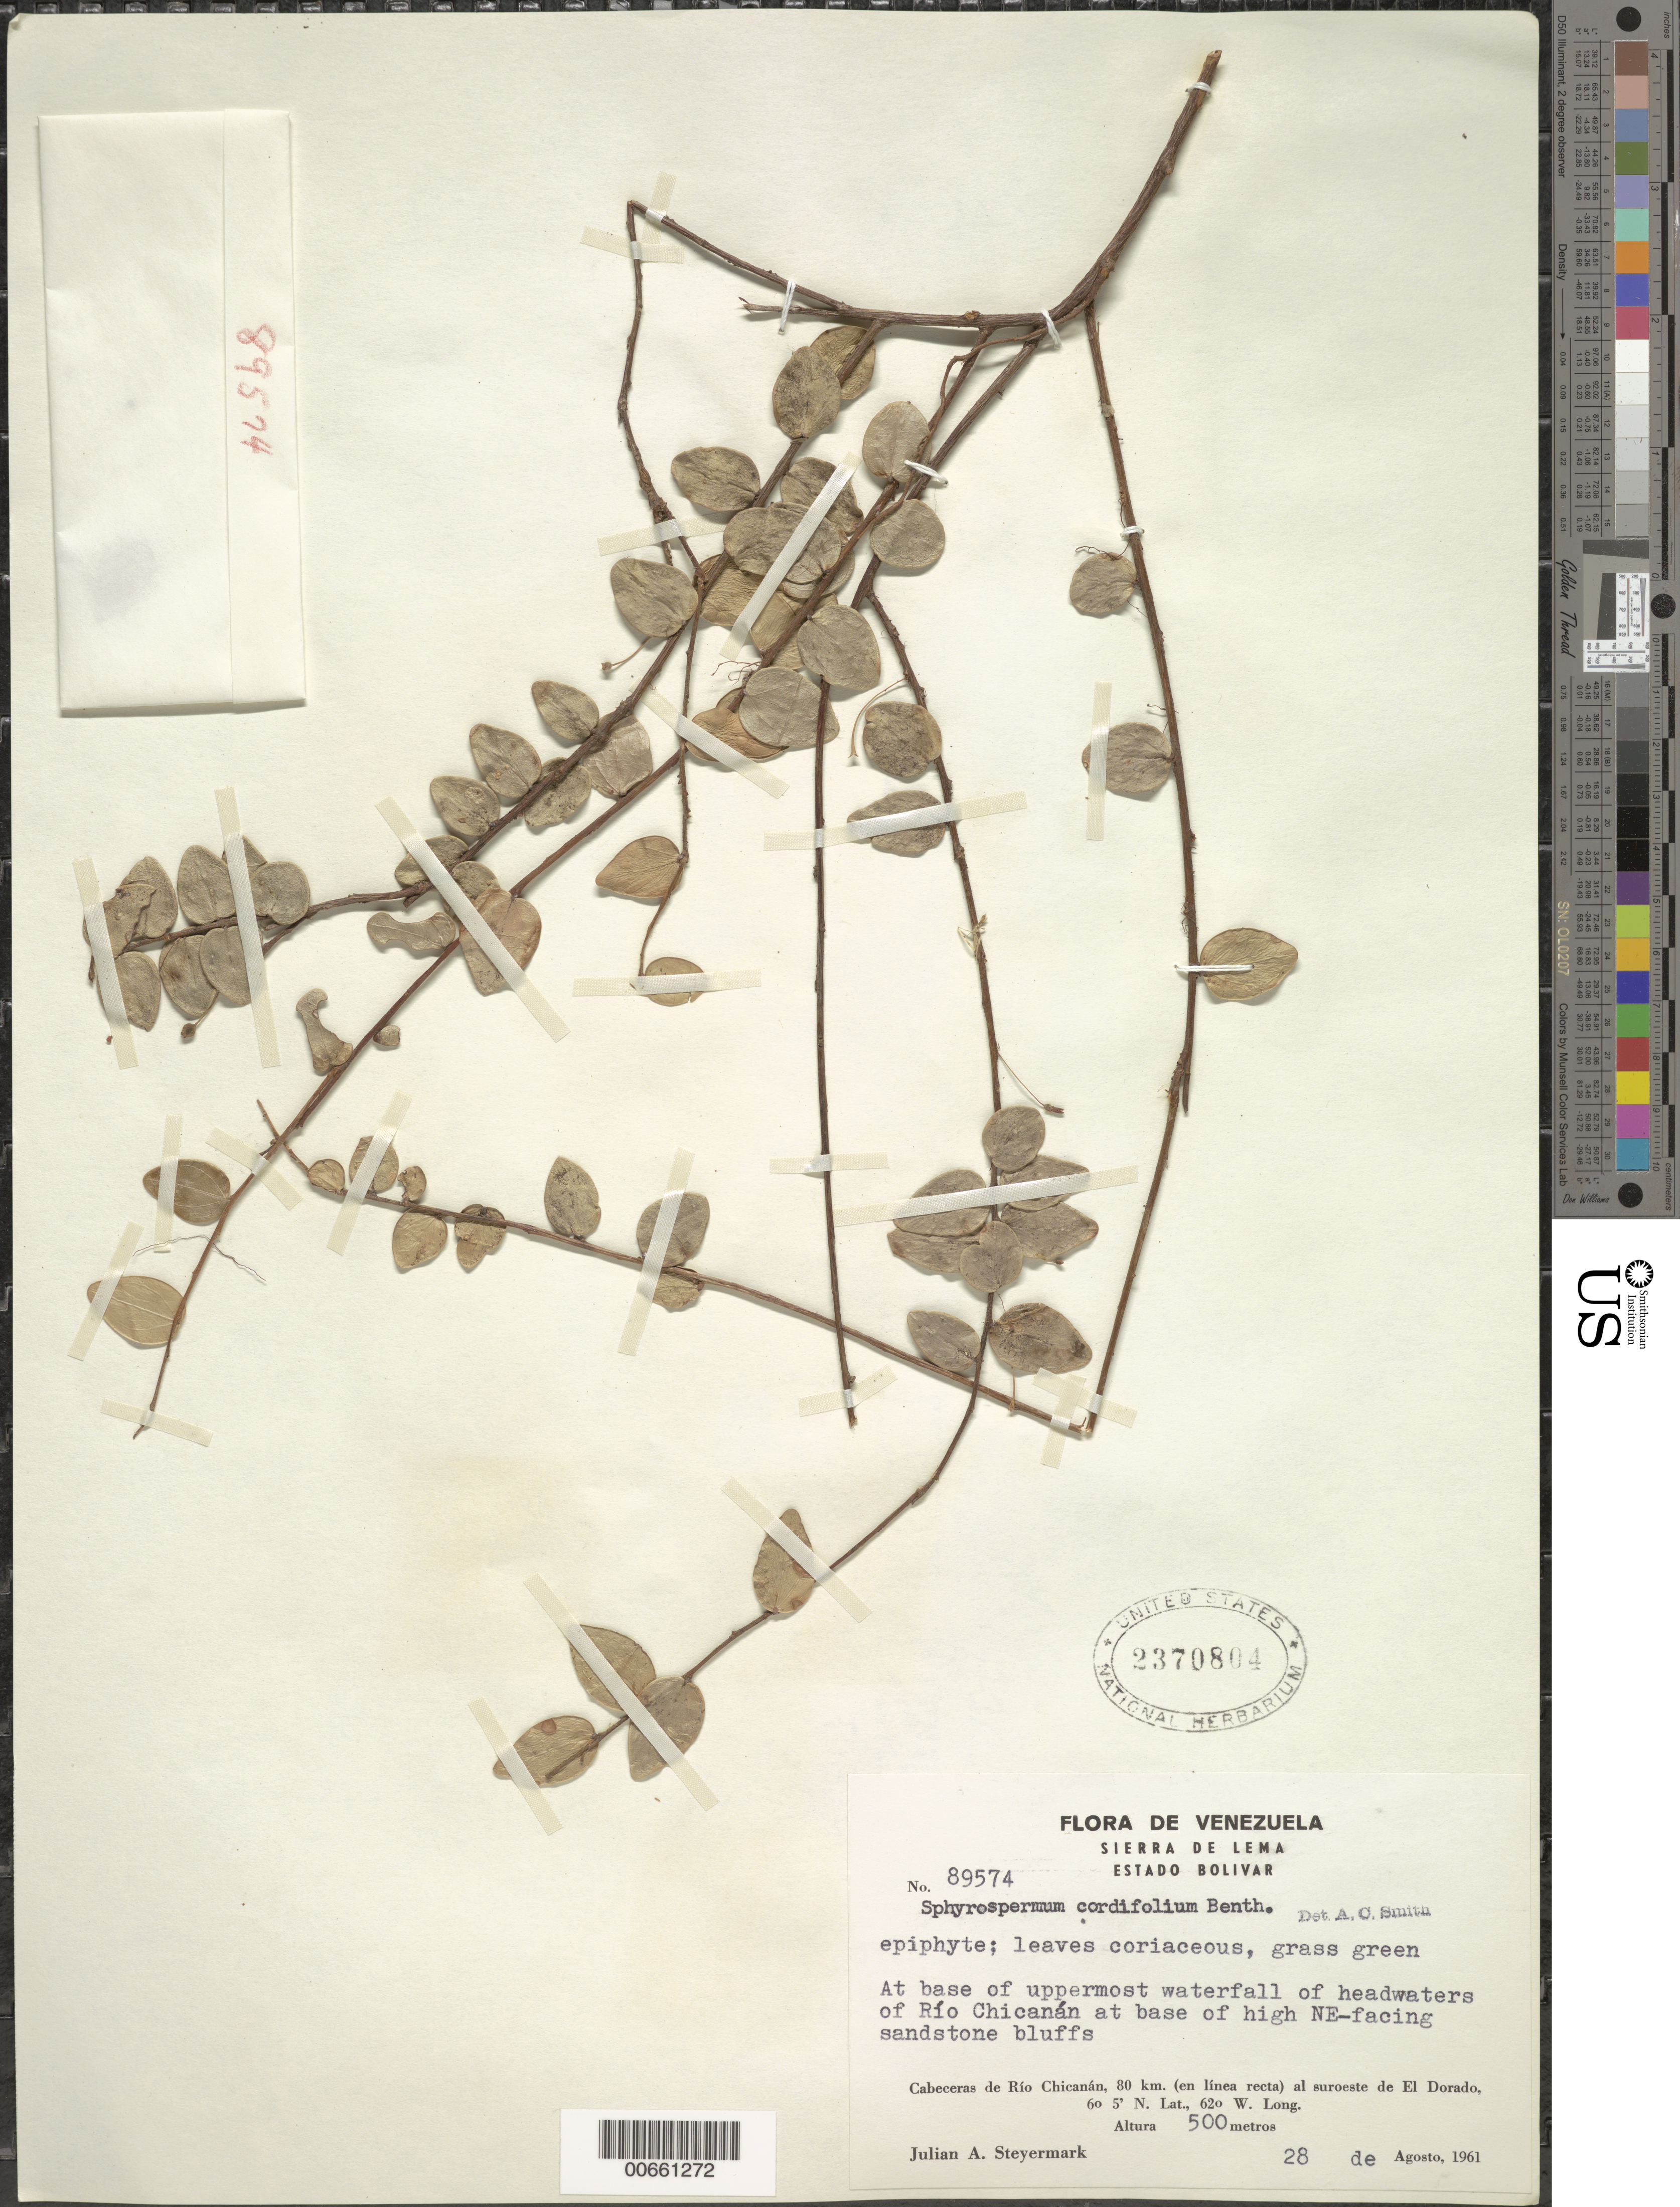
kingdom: Plantae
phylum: Tracheophyta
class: Magnoliopsida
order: Ericales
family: Ericaceae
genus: Sphyrospermum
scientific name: Sphyrospermum cordifolium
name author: Benth.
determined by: Smith, A. C.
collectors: J. Steyermark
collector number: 89574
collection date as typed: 28-Aug-61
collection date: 1961-08-28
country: Venezuela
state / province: Bolívar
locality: Sierra de Lema, Cabeceras de Río Chicanán, 80 km in straight line to SW of El Dorado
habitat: Base of uppermost waterfall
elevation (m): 500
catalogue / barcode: US 2370804